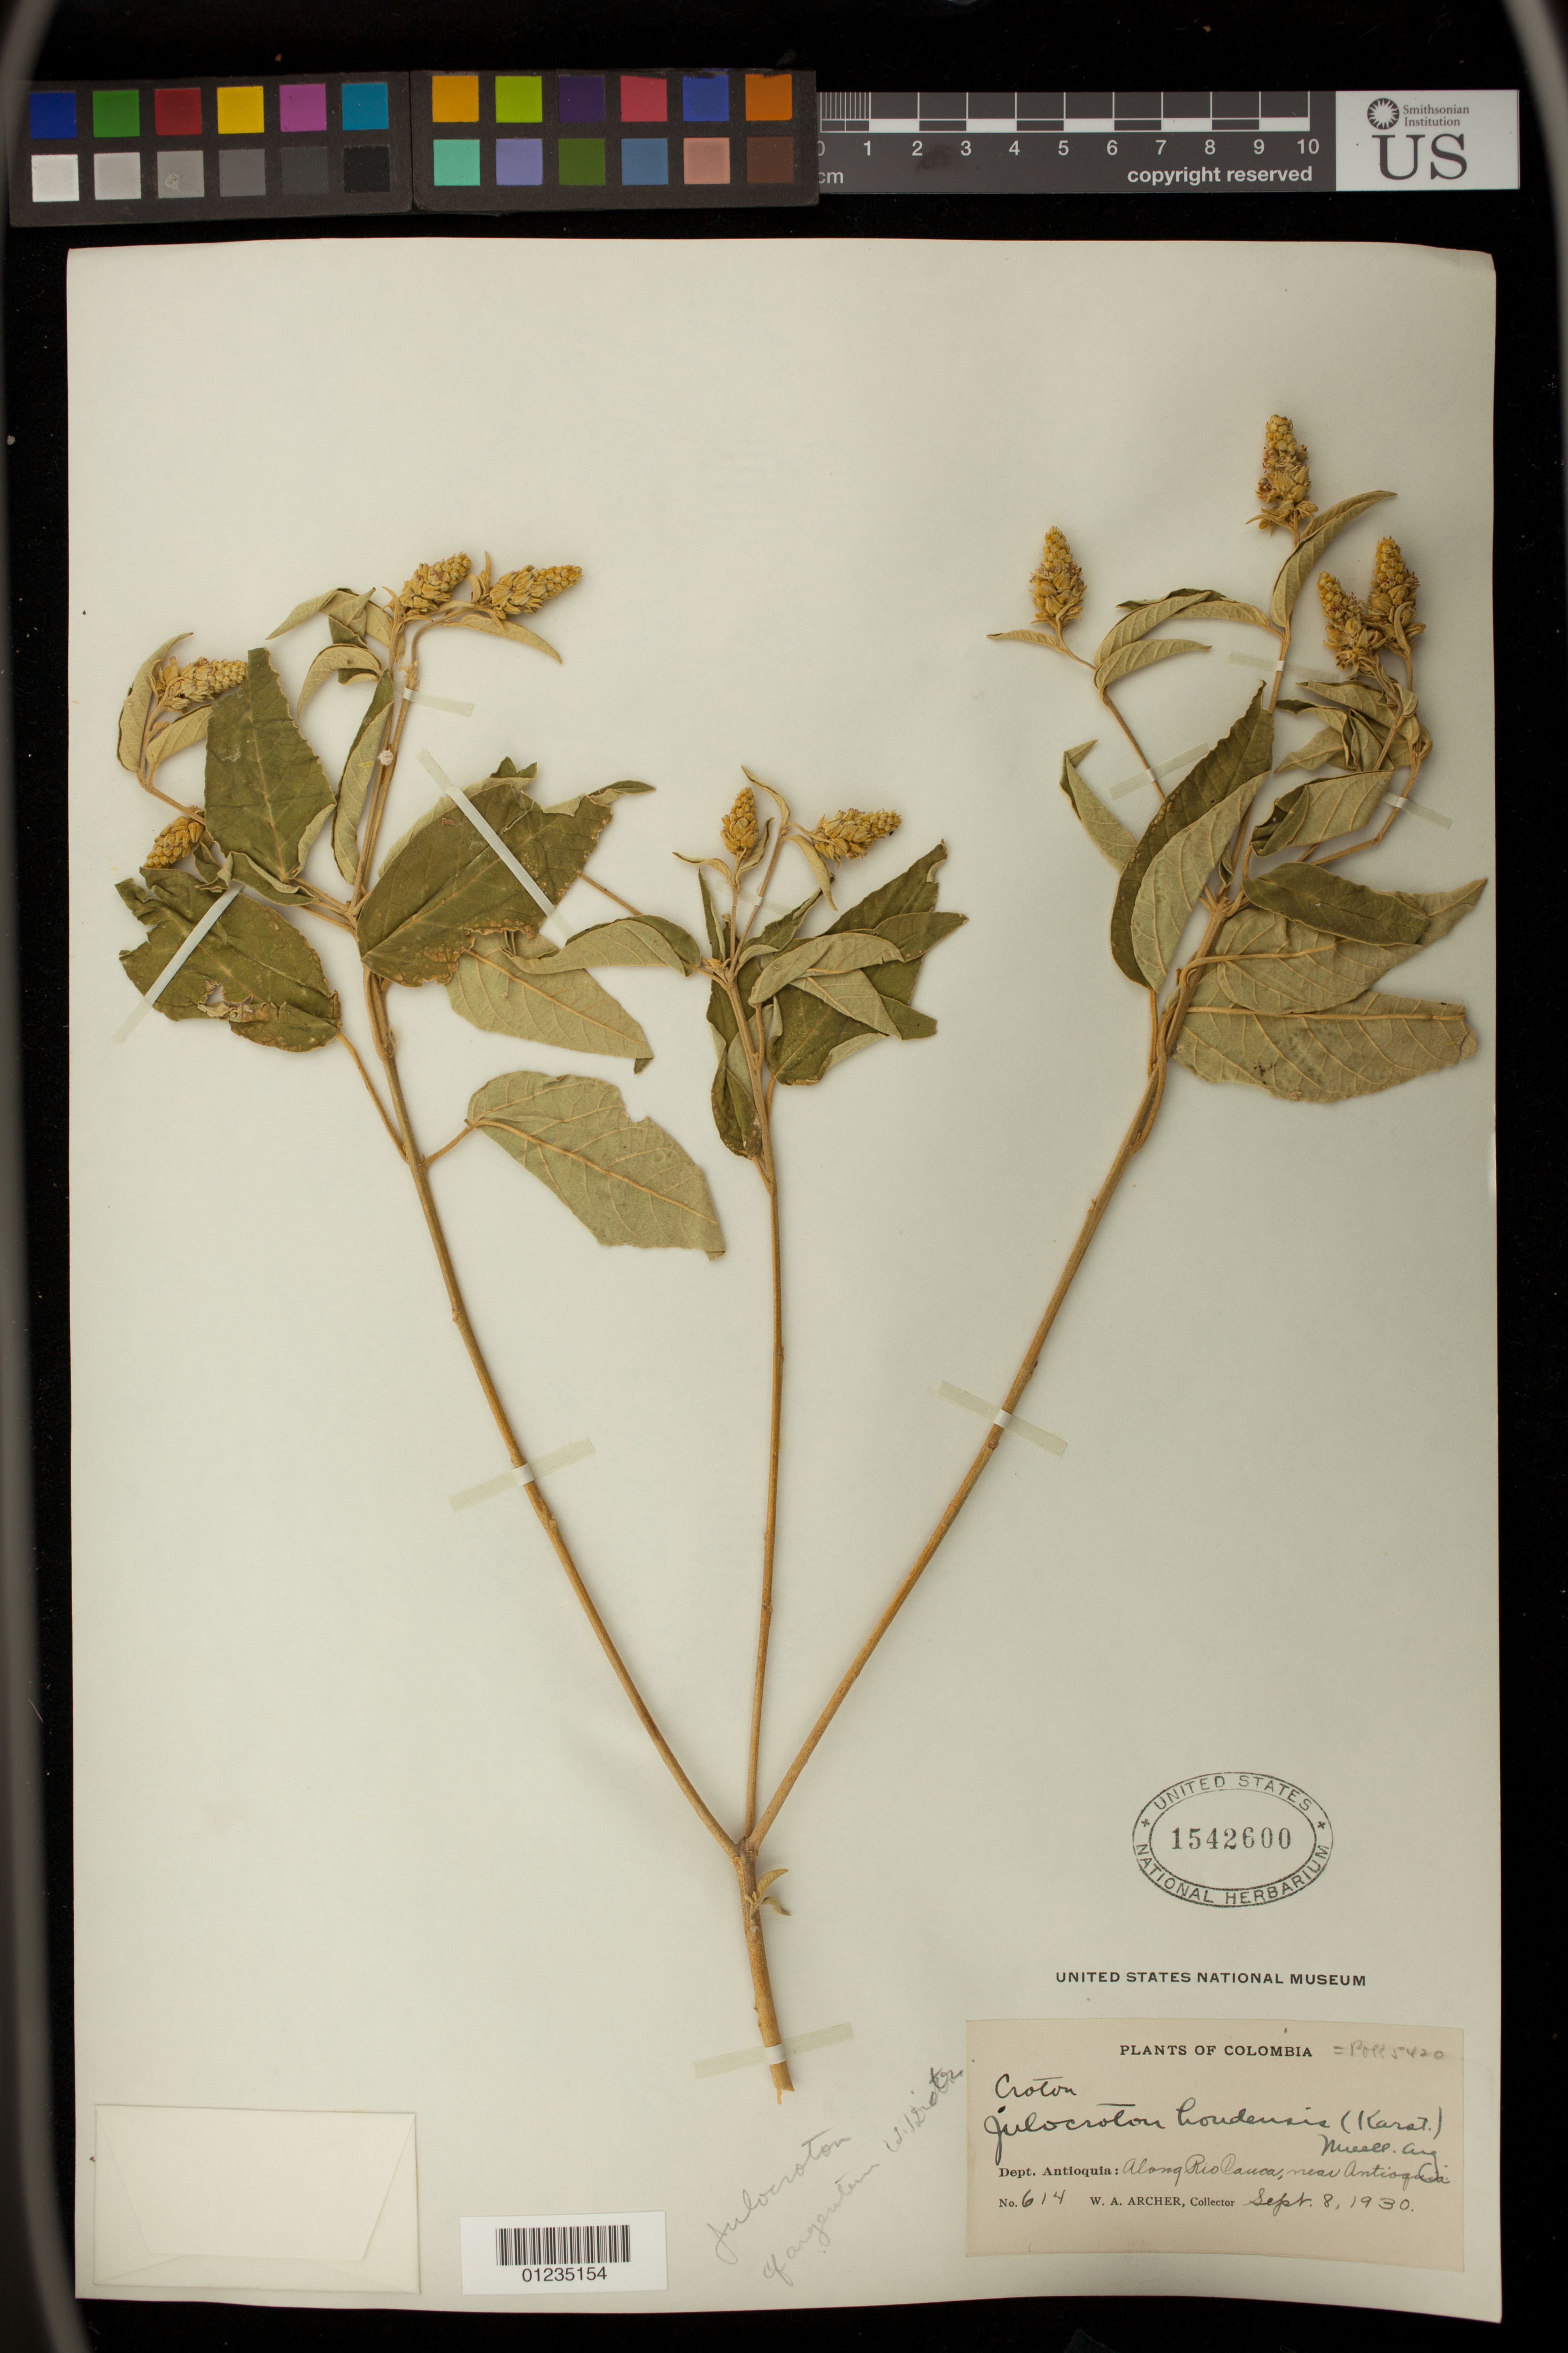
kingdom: Plantae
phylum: Tracheophyta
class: Magnoliopsida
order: Malpighiales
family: Euphorbiaceae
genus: Julocroton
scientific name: Julocroton hondensis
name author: (Karst.) Müll. Arg.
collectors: W. A. Archer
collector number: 614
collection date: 1930-09-08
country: Colombia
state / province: Antioquia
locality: Along Rio Dauca, near Antioquia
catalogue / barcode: US 1542600